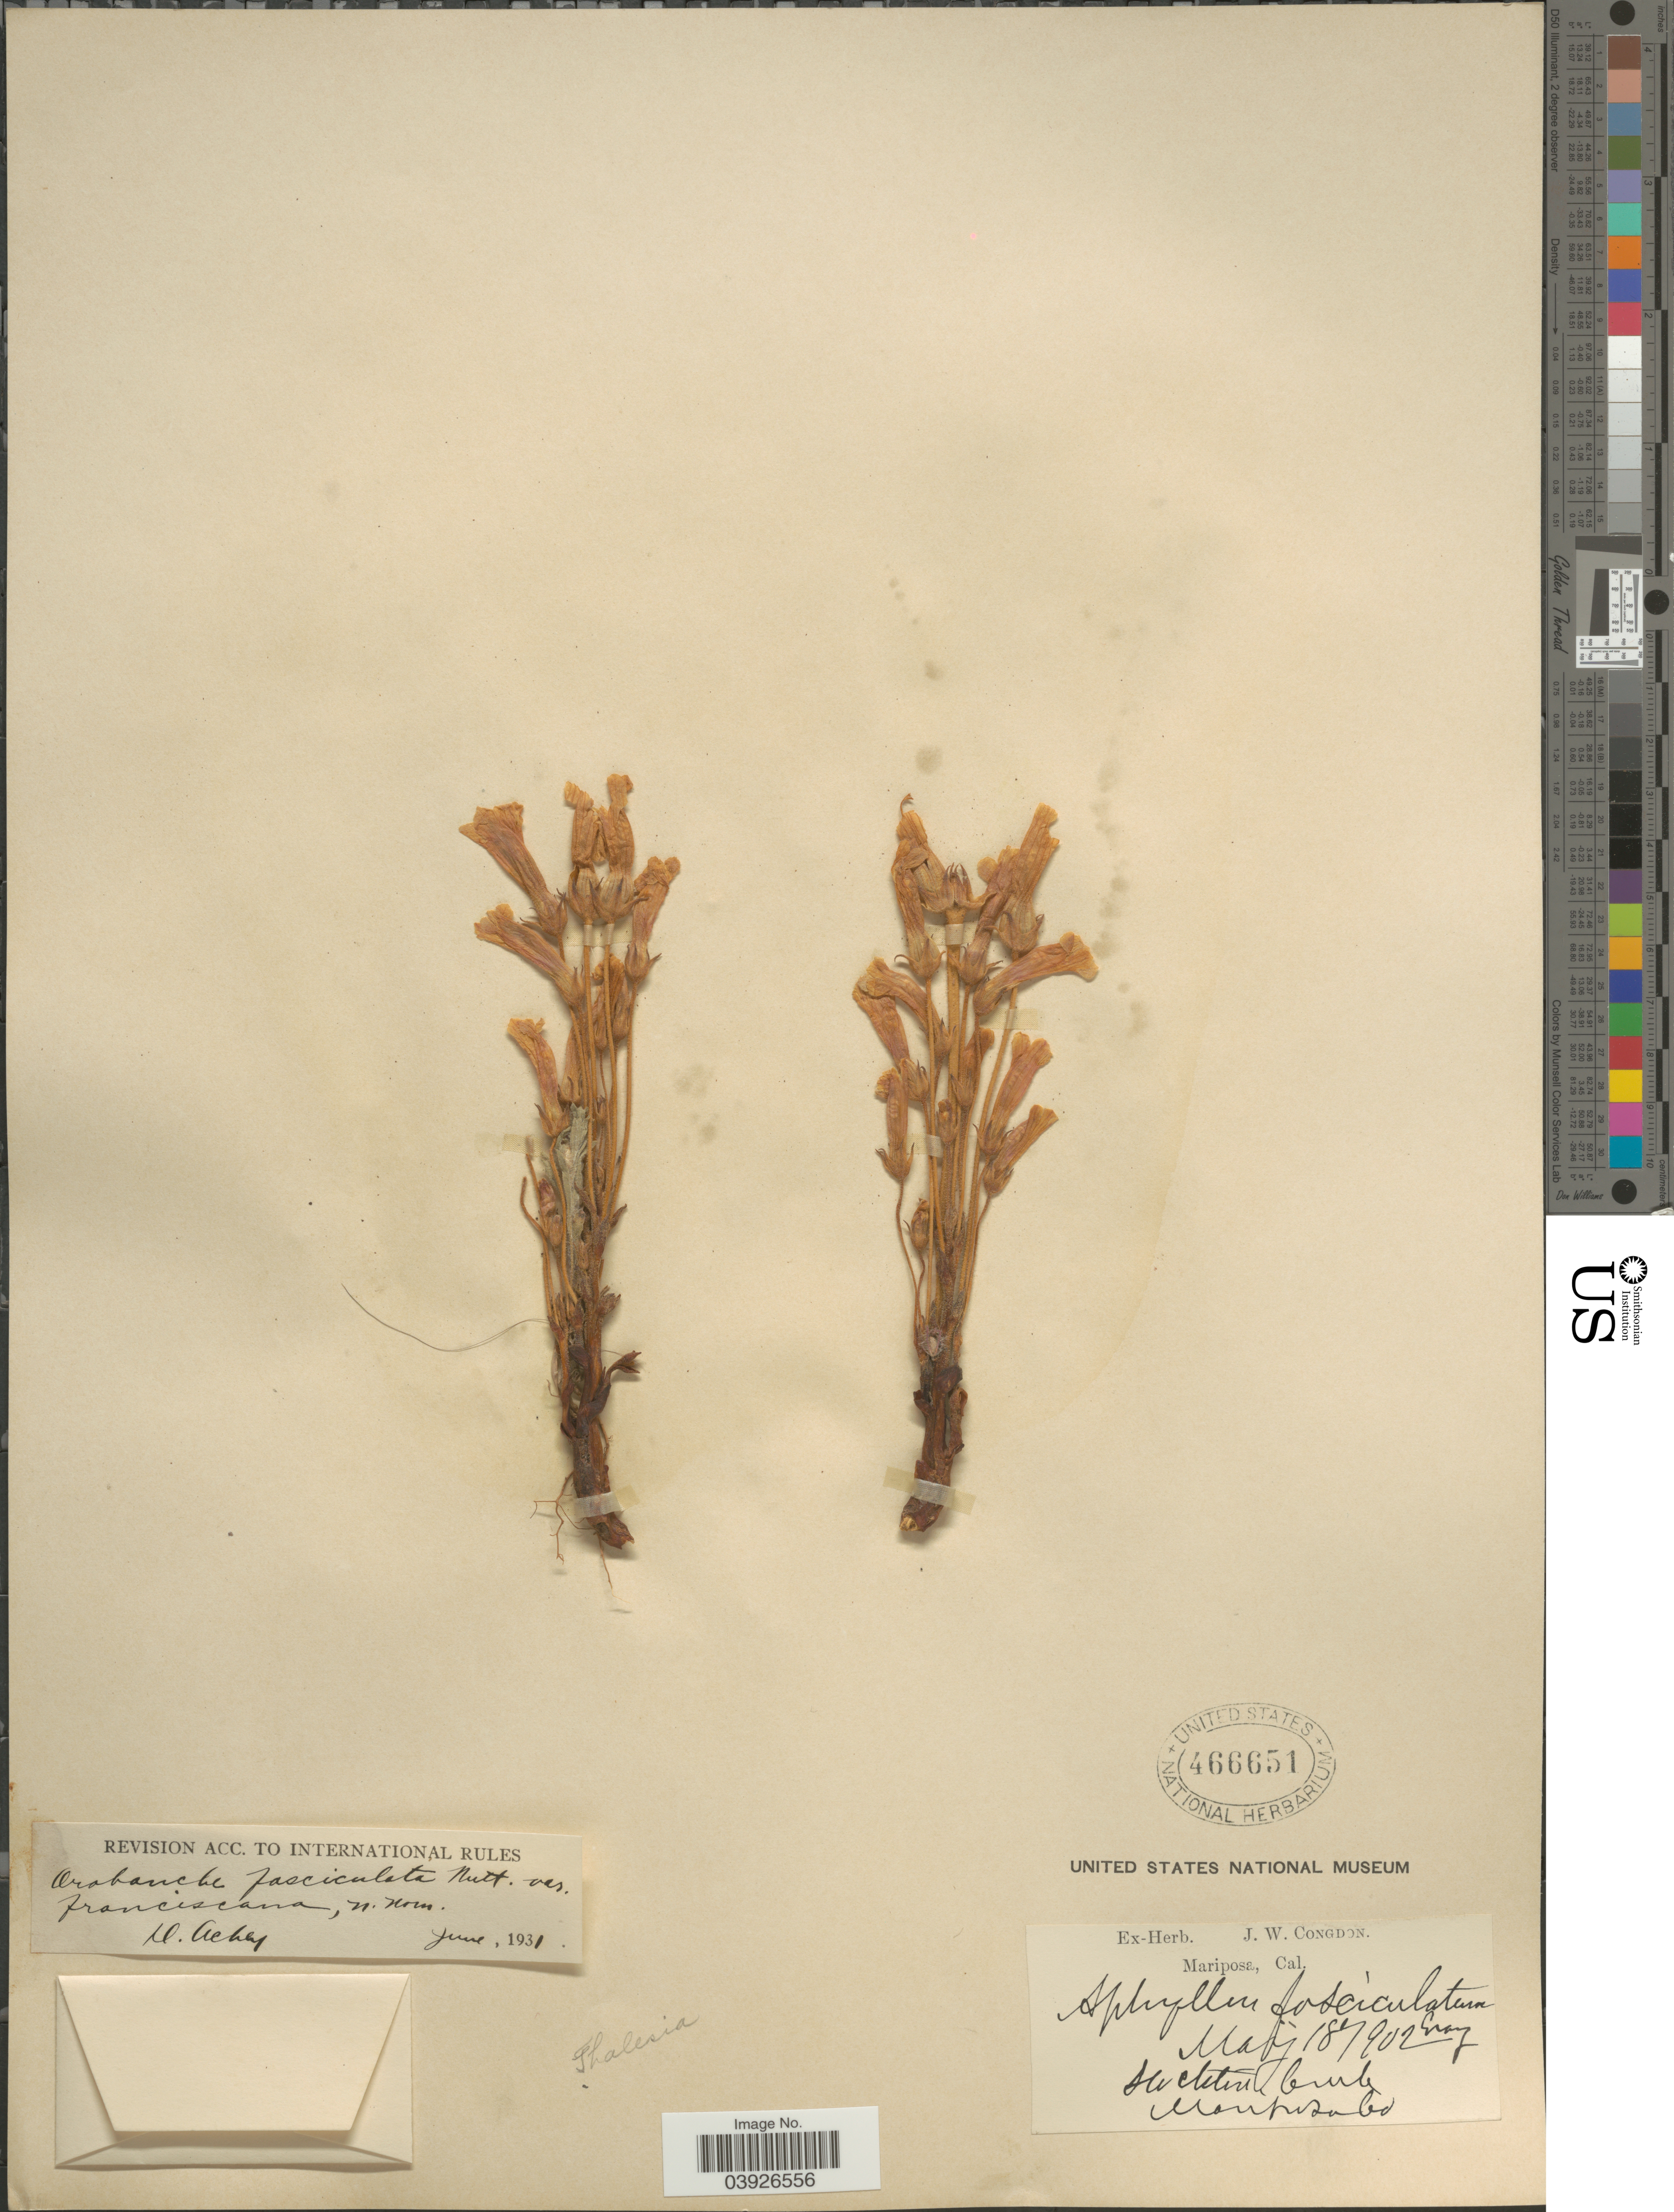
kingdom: Plantae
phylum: Tracheophyta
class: Magnoliopsida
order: Lamiales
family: Orobanchaceae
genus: Aphyllon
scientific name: Aphyllon fasciculatum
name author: (Nutt.) Torr. & A. Gray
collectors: ex herb. J. W. Congdon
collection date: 1902-05-18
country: United States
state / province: California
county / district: Mariposa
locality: Stockton Creek, Mariposa Co.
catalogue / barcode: US 466651